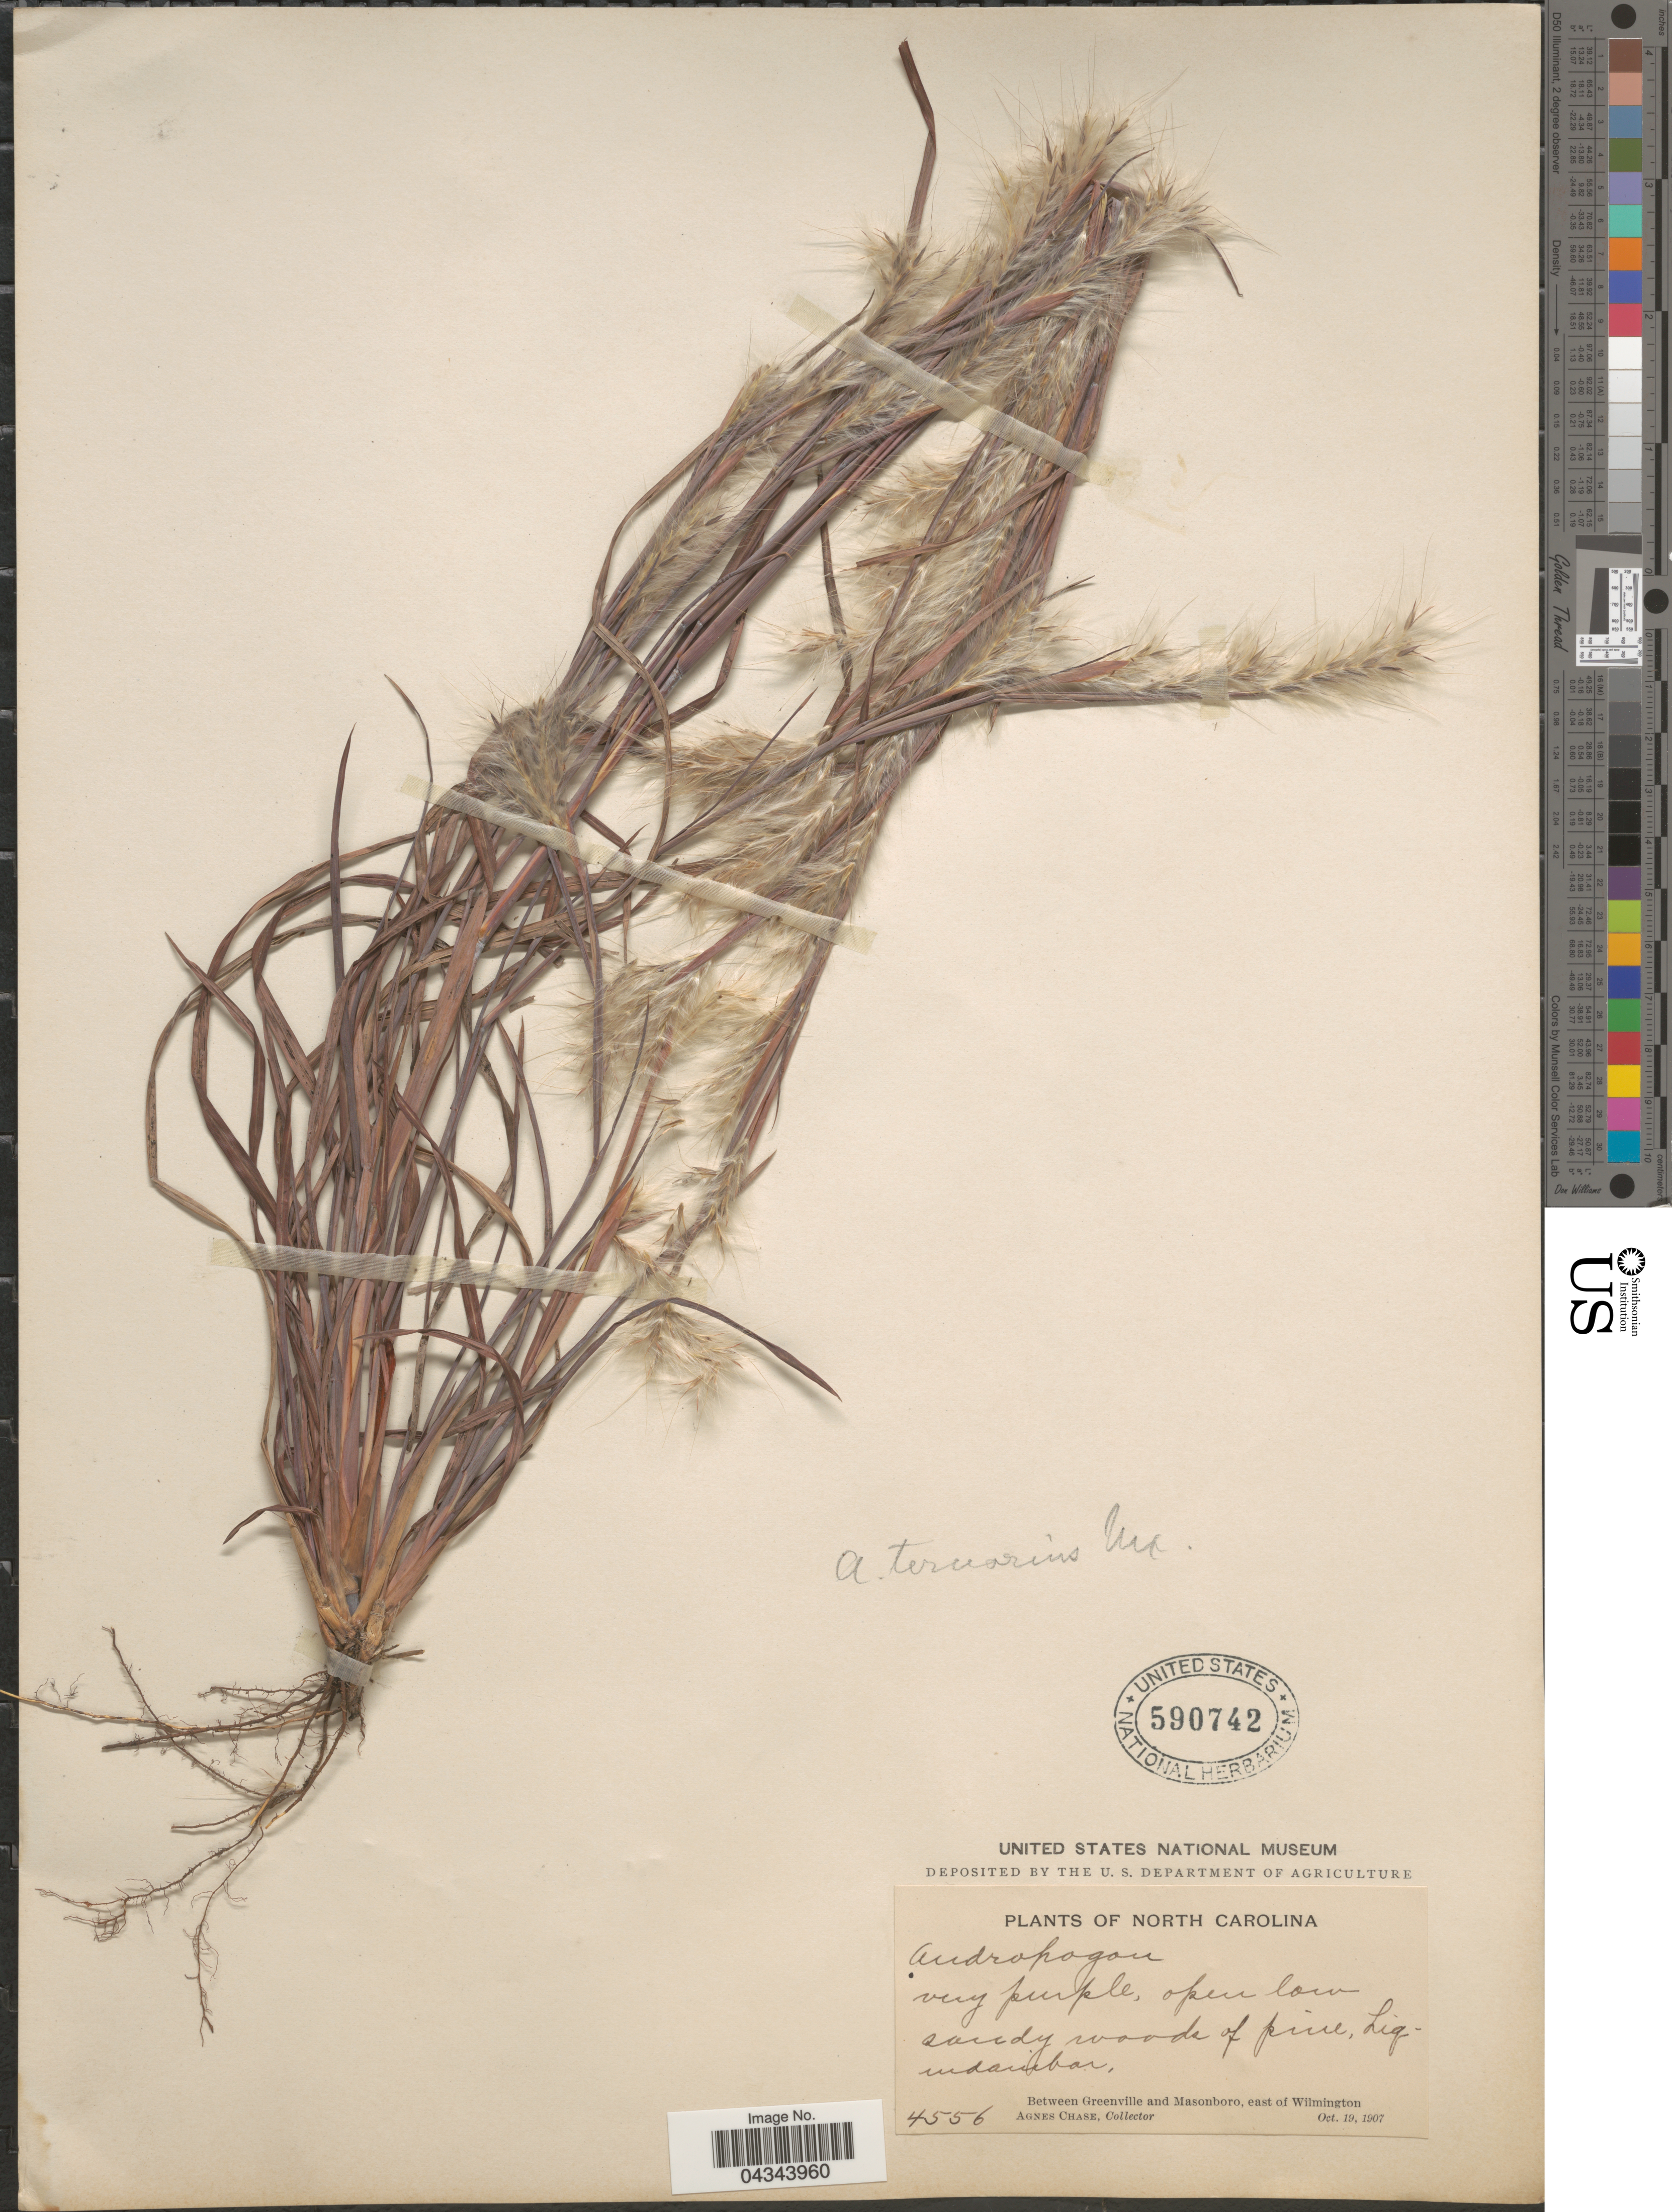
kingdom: Plantae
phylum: Tracheophyta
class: Liliopsida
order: Poales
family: Poaceae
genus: Andropogon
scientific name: Andropogon ternarius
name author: Michx.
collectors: A. Chase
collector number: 4556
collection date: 1907-10-19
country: United States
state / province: North Carolina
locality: Open low sandy woods of pine, Liquidambar. Between Greenville and Masonboro, east of Wilmington.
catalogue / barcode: US 590742